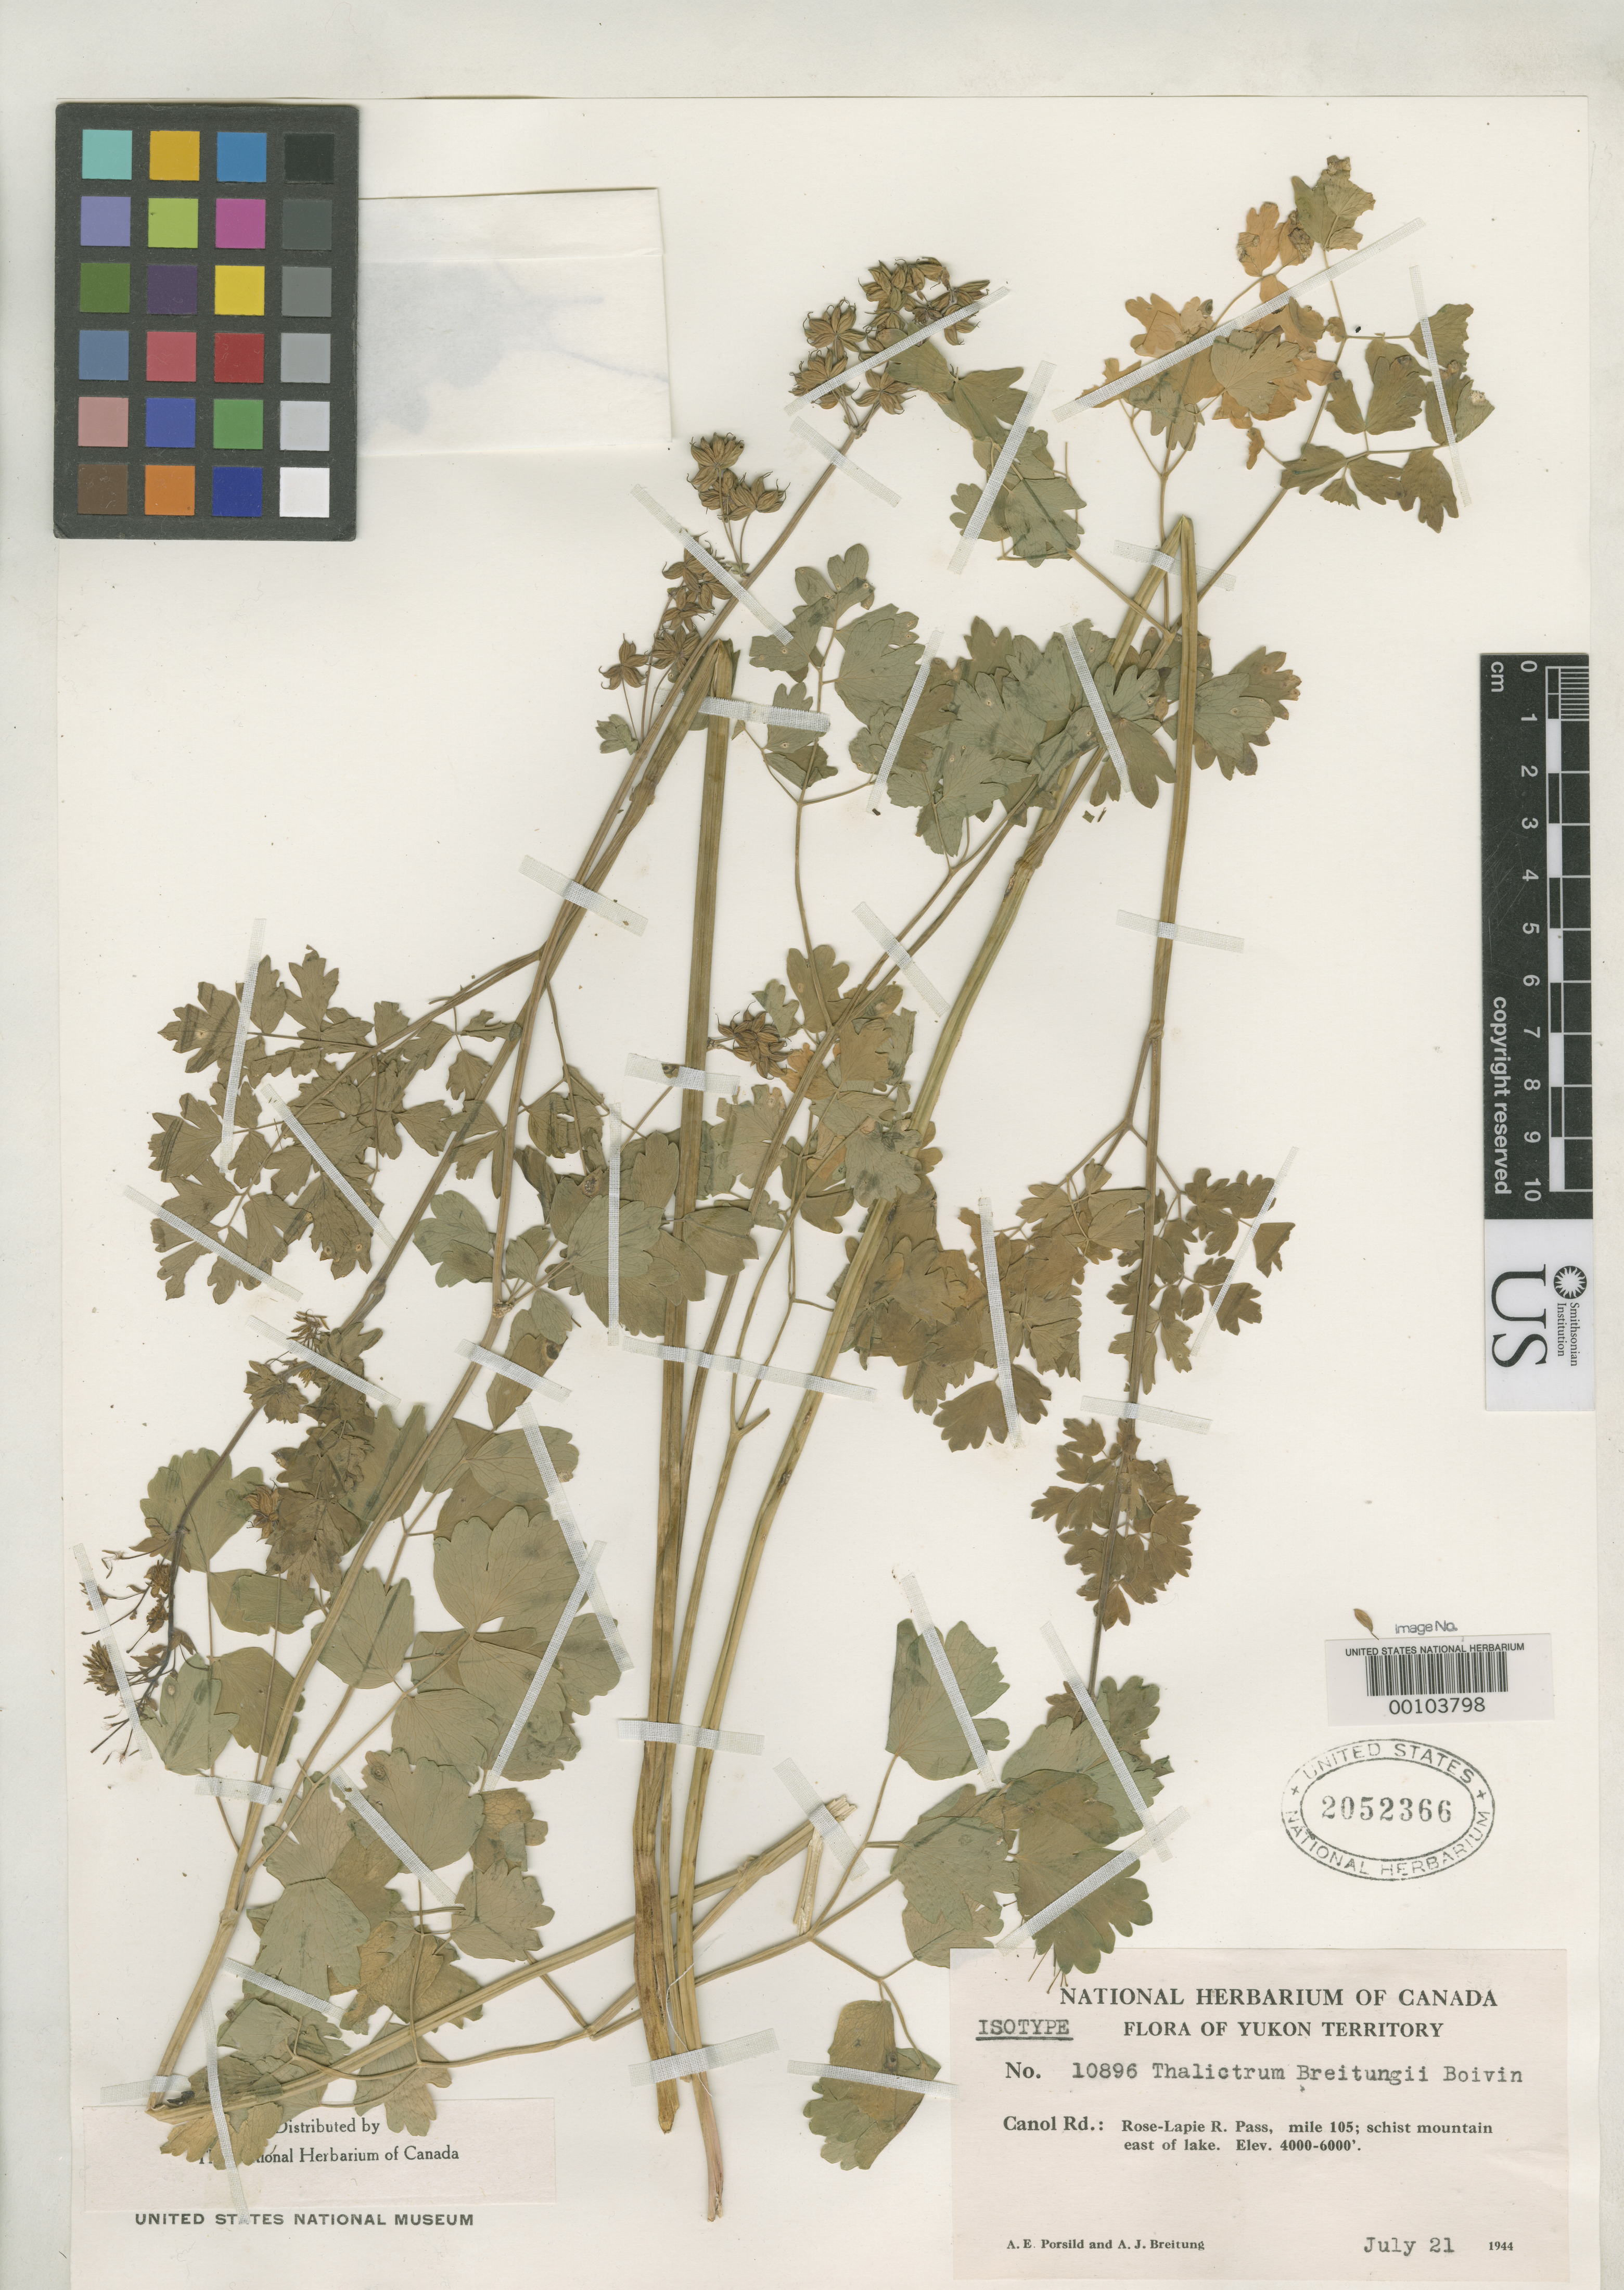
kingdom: Plantae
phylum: Tracheophyta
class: Magnoliopsida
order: Ranunculales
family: Ranunculaceae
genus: Thalictrum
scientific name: Thalictrum breitungii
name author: B. Boivin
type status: Isotype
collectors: A. E. Porsild & A. J. Breitung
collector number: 10896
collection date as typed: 21 Jul 1944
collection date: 1944-07-21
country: Canada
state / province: Yukon Territory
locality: Canol Road, Rose-Lapie River Pass, mile 105, Schist Mtn. east of lake.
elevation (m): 1219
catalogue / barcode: US 2052366